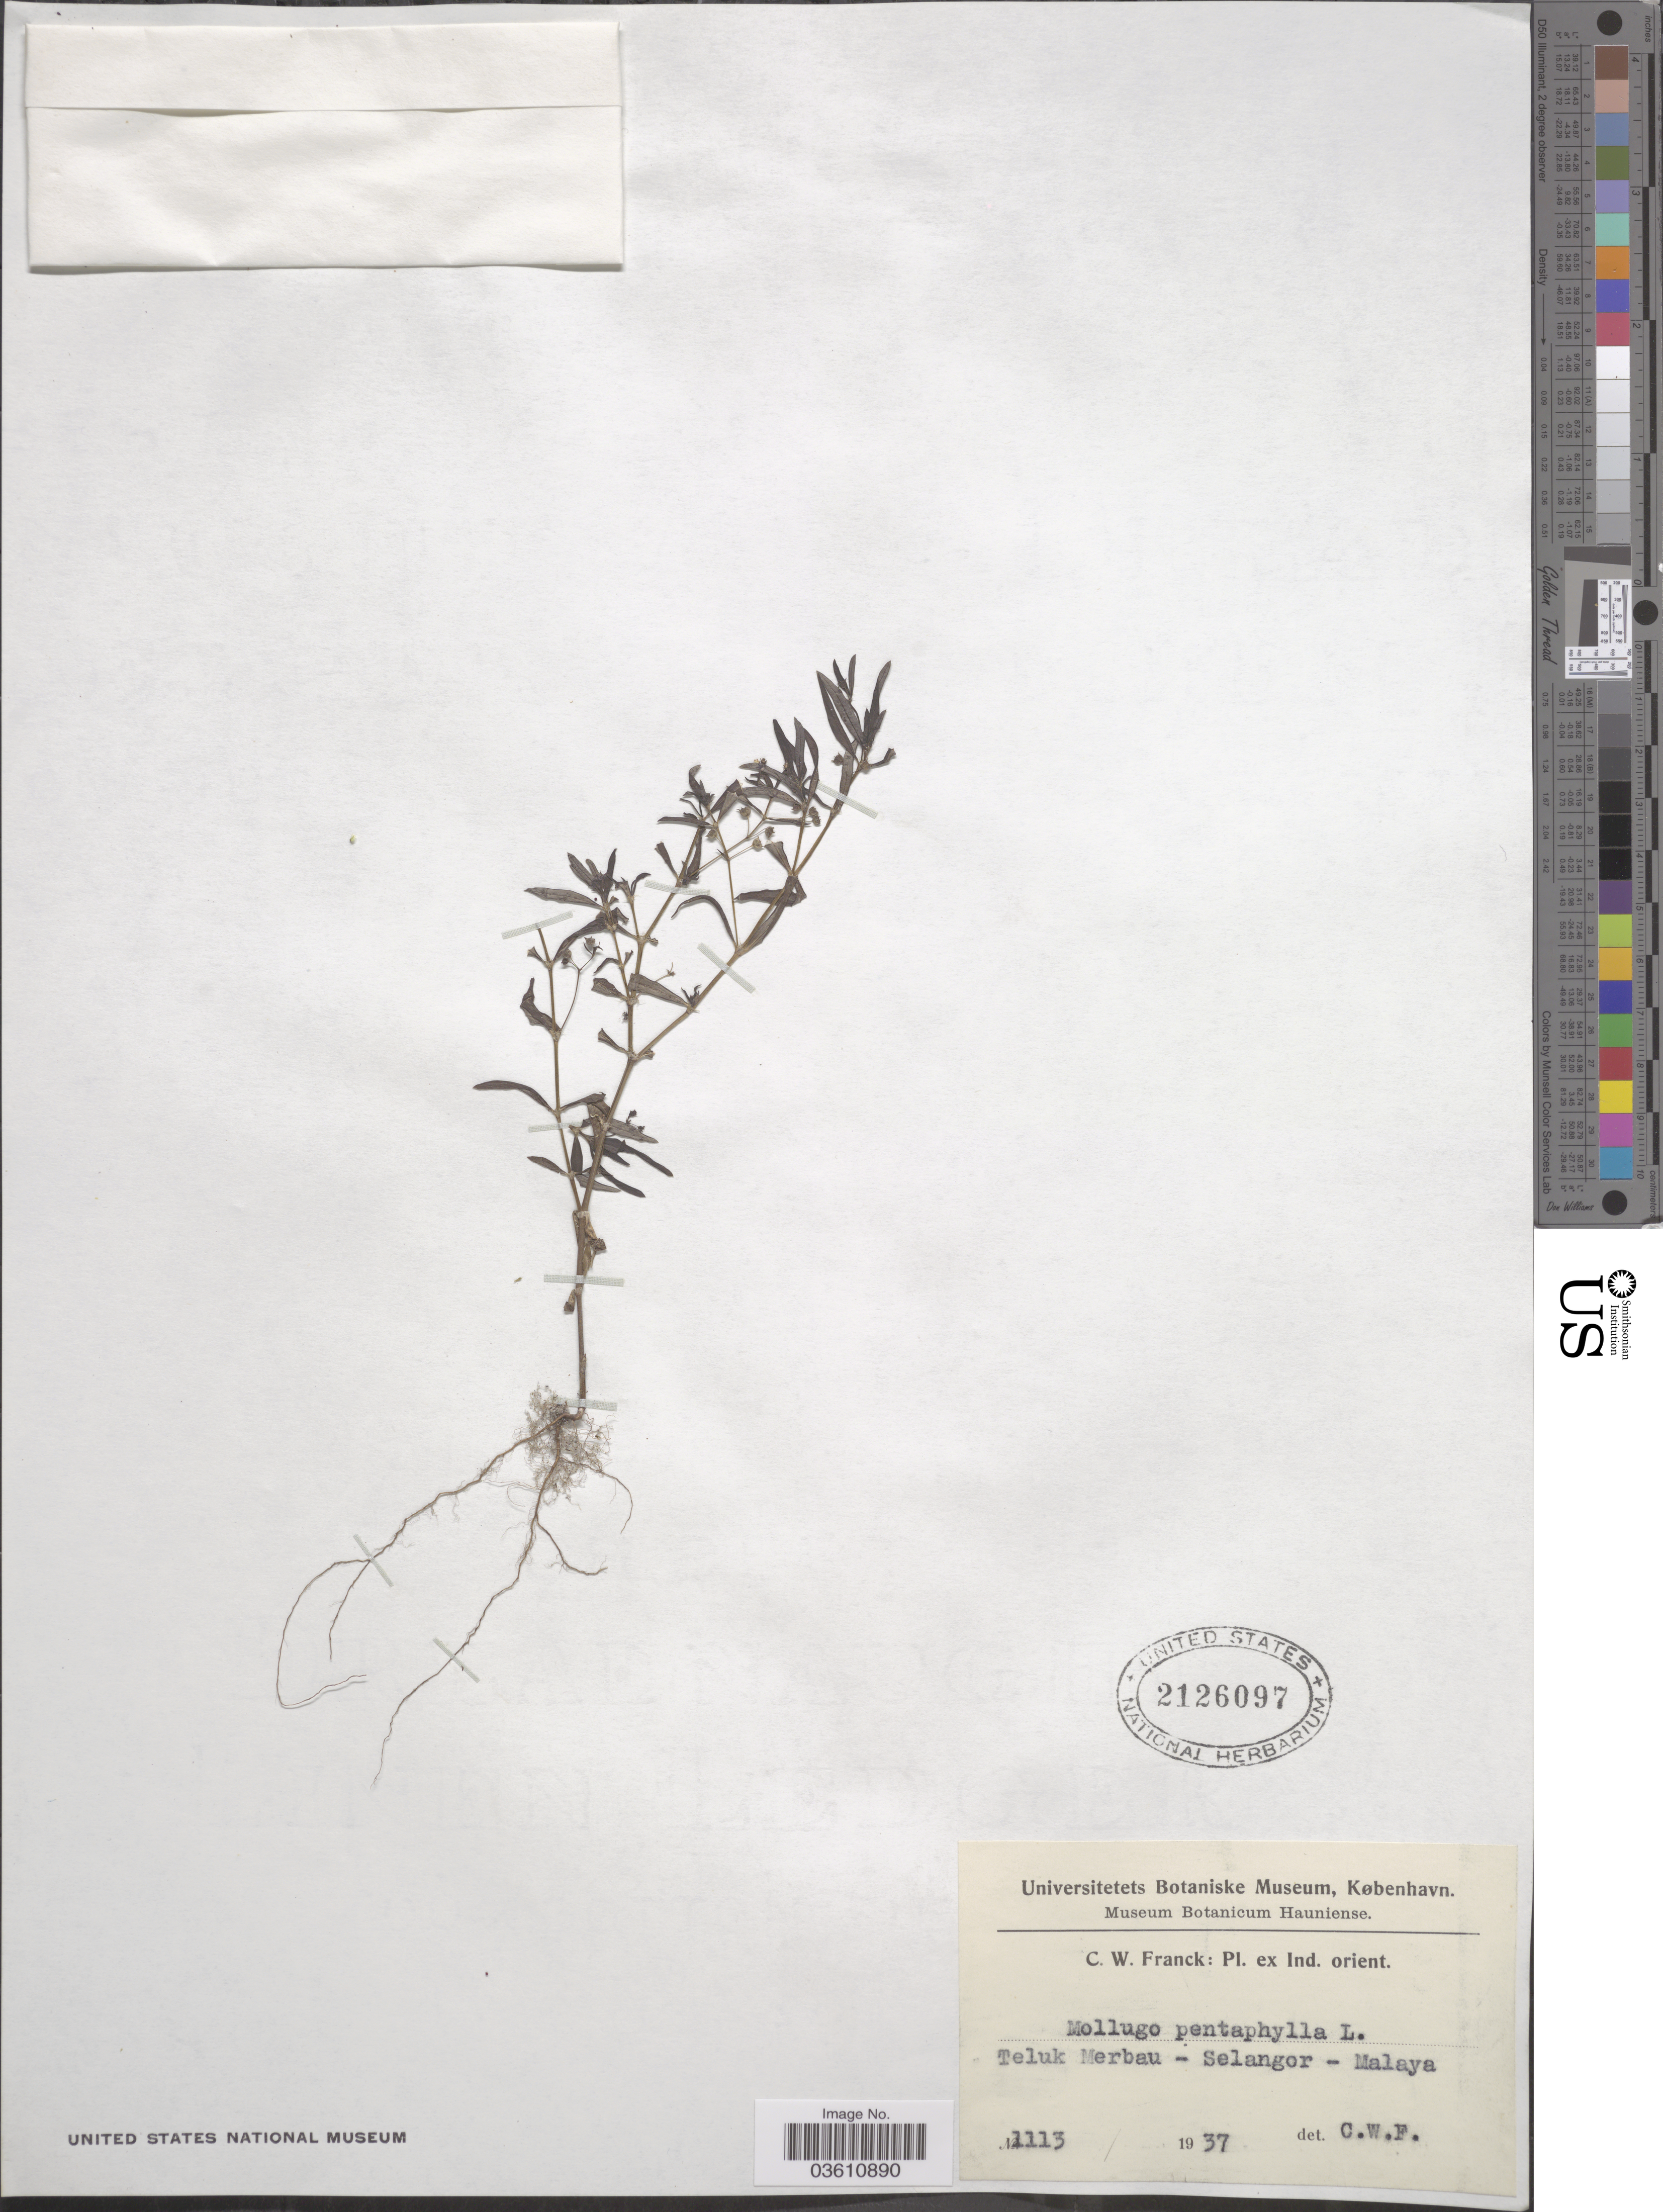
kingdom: Plantae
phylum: Tracheophyta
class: Magnoliopsida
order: Caryophyllales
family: Molluginaceae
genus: Trigastrotheca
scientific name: Trigastrotheca pentaphylla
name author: (L.) Thulin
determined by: Strong, Mark T., (BOT), Smithsonian Institution - National Museum of Natural History (UNITED STATES)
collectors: C. Franck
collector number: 1113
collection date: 1937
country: Malaysia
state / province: Selangor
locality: Teluk Merbau - Malaya.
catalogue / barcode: US 2126097